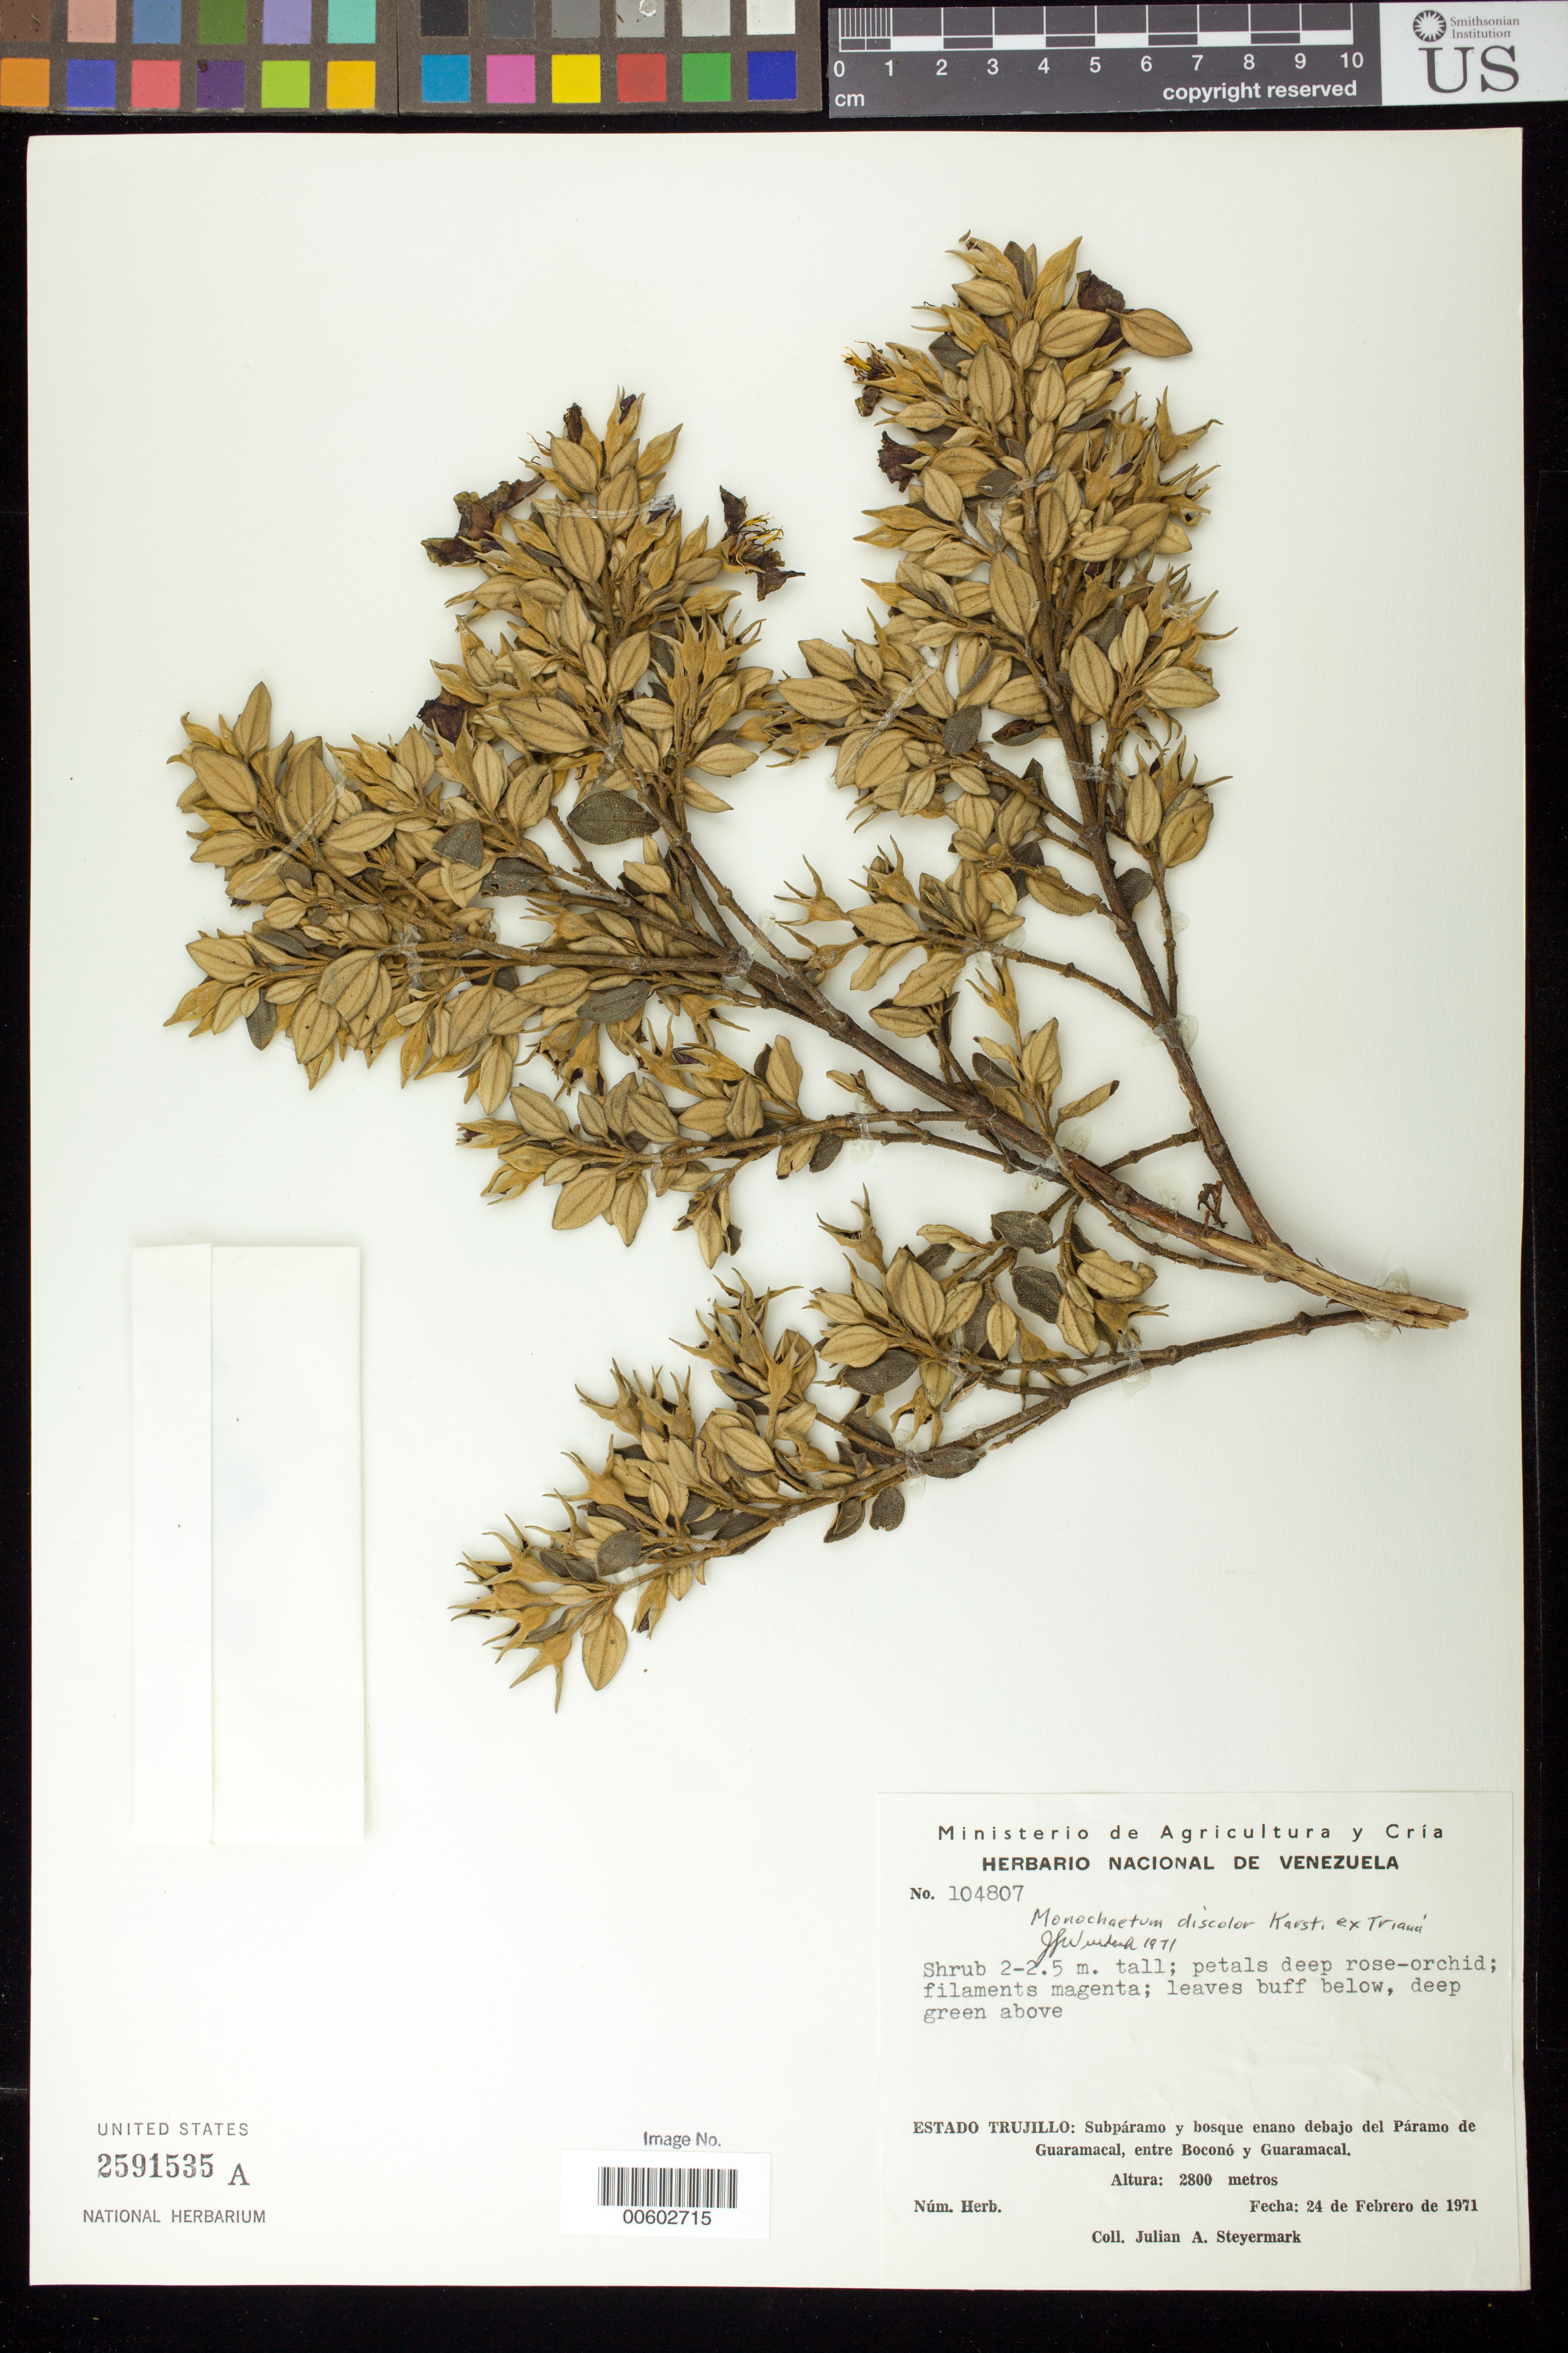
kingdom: Plantae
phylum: Tracheophyta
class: Magnoliopsida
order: Myrtales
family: Melastomataceae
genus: Monochaetum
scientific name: Monochaetum discolor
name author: (Triana) H. Karst.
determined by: Wurdack, John J., (US), US (UNITED STATES)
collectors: J. Steyermark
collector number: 104807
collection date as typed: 24 Feb 1971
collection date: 1971-02-24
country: Venezuela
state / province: Trujillo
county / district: Boconó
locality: Páramo de Guaramacal, entre Boconó y Guaramacal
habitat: Subpáramo y bosque enano debajo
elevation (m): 2800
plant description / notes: US, VEN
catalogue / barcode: US 2591535A